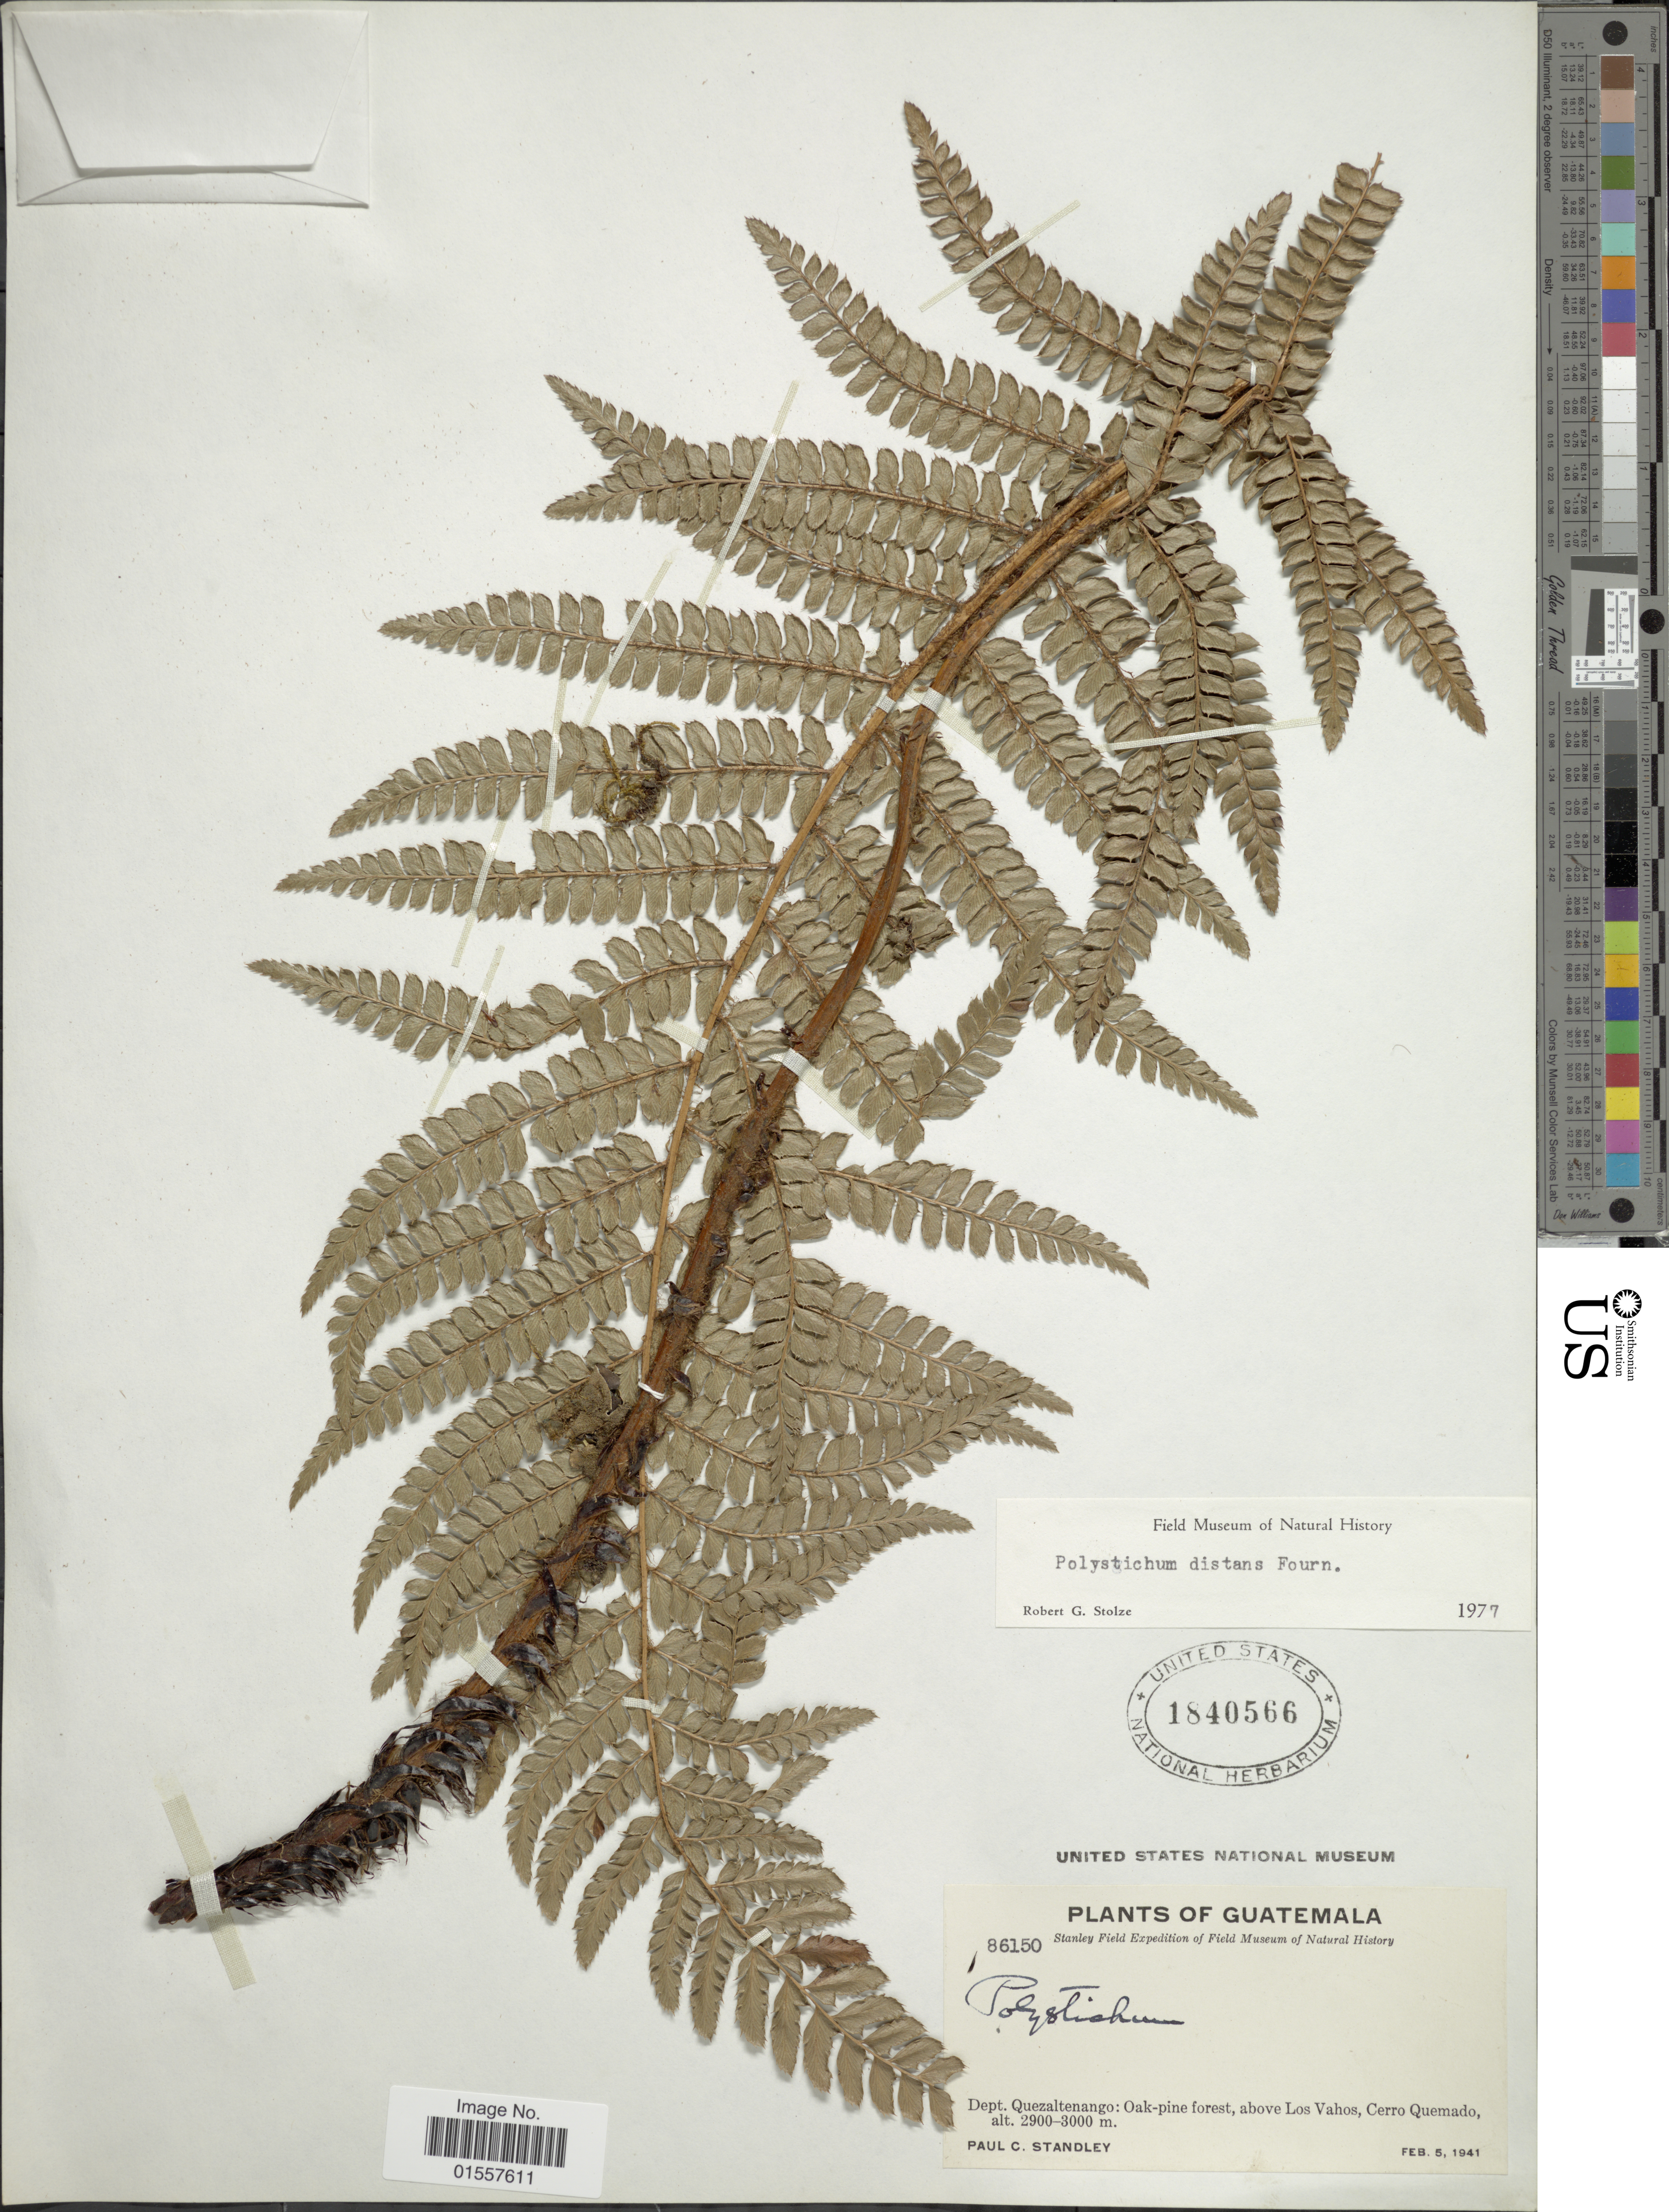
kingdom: Plantae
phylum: Tracheophyta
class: Polypodiopsida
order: Polypodiales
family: Dryopteridaceae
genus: Polystichum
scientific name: Polystichum distans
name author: E. Fourn.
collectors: P. C. Standley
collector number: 86150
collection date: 1941-02-05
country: Guatemala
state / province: Quetzaltenango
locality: Dept. Quezaltenango: Oak-pine forest, above Los Vahos, Cerro Quemado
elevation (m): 2900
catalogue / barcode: US 1840566